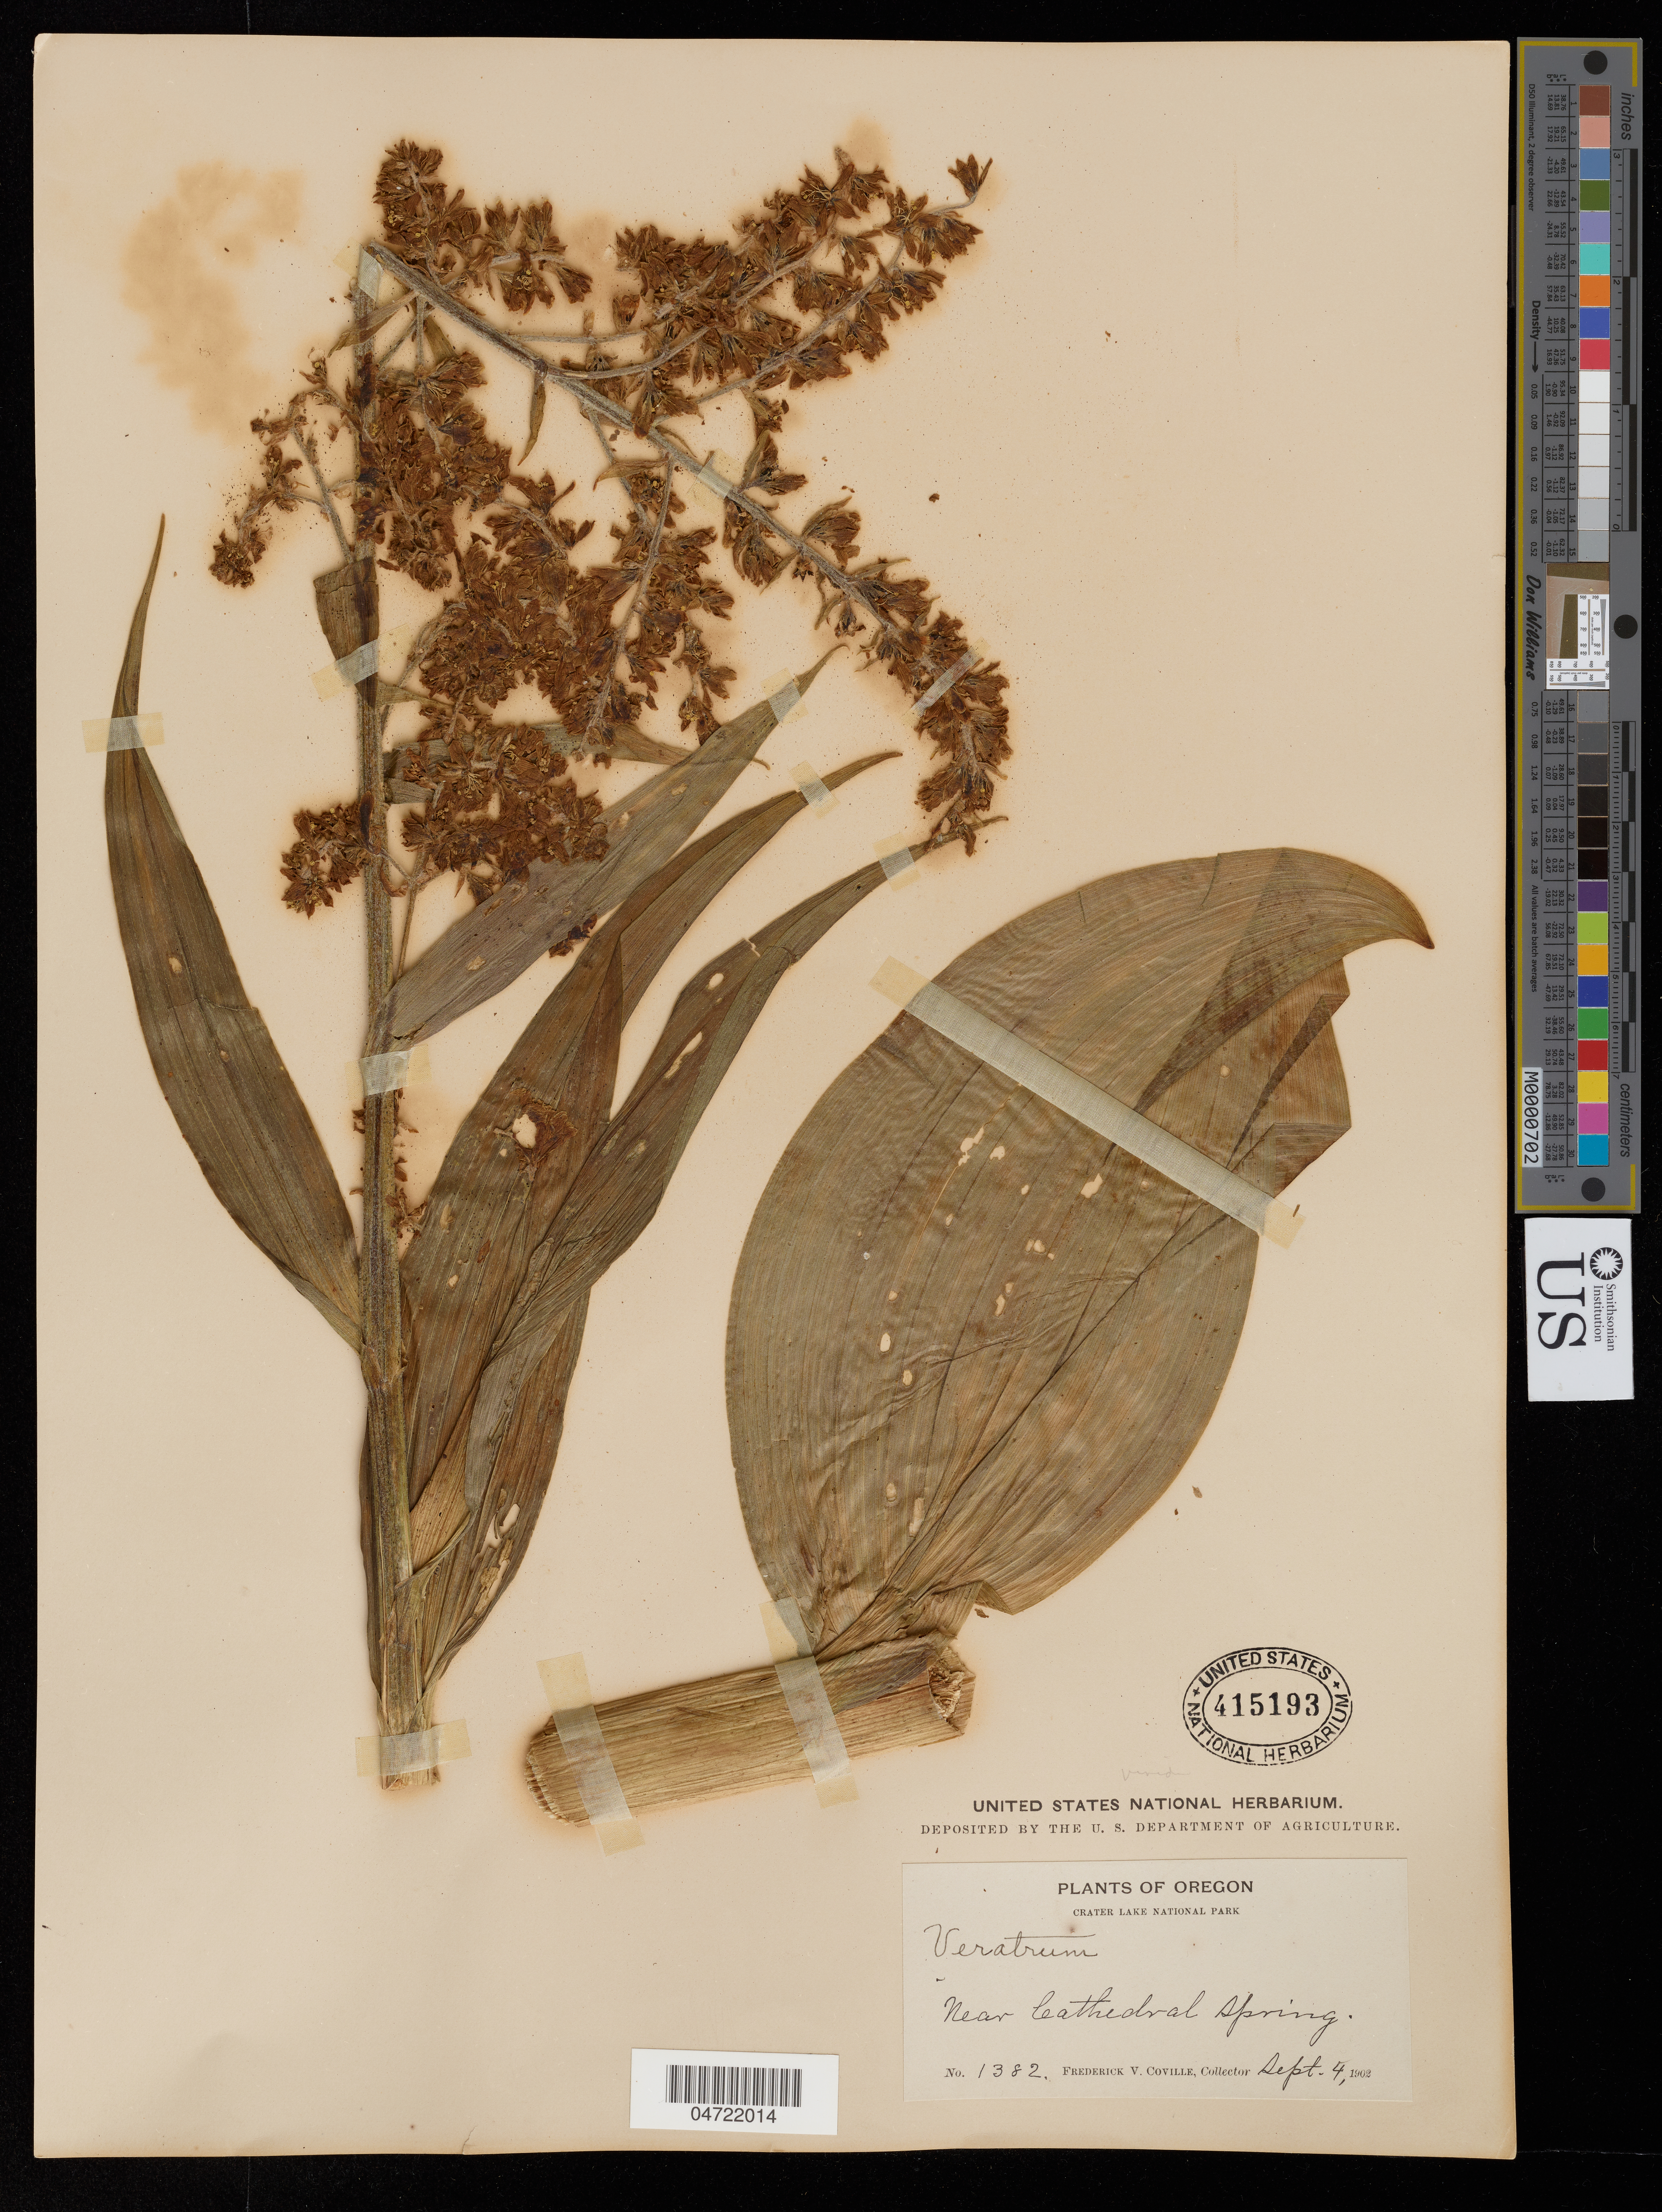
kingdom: Plantae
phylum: Tracheophyta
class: Liliopsida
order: Liliales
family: Melanthiaceae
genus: Veratrum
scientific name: Veratrum sp.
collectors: F. V. Coville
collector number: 1382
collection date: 1902-09-04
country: United States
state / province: Oregon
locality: Crater Lake National Park. Near Cathedral Spring.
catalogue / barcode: US 415193